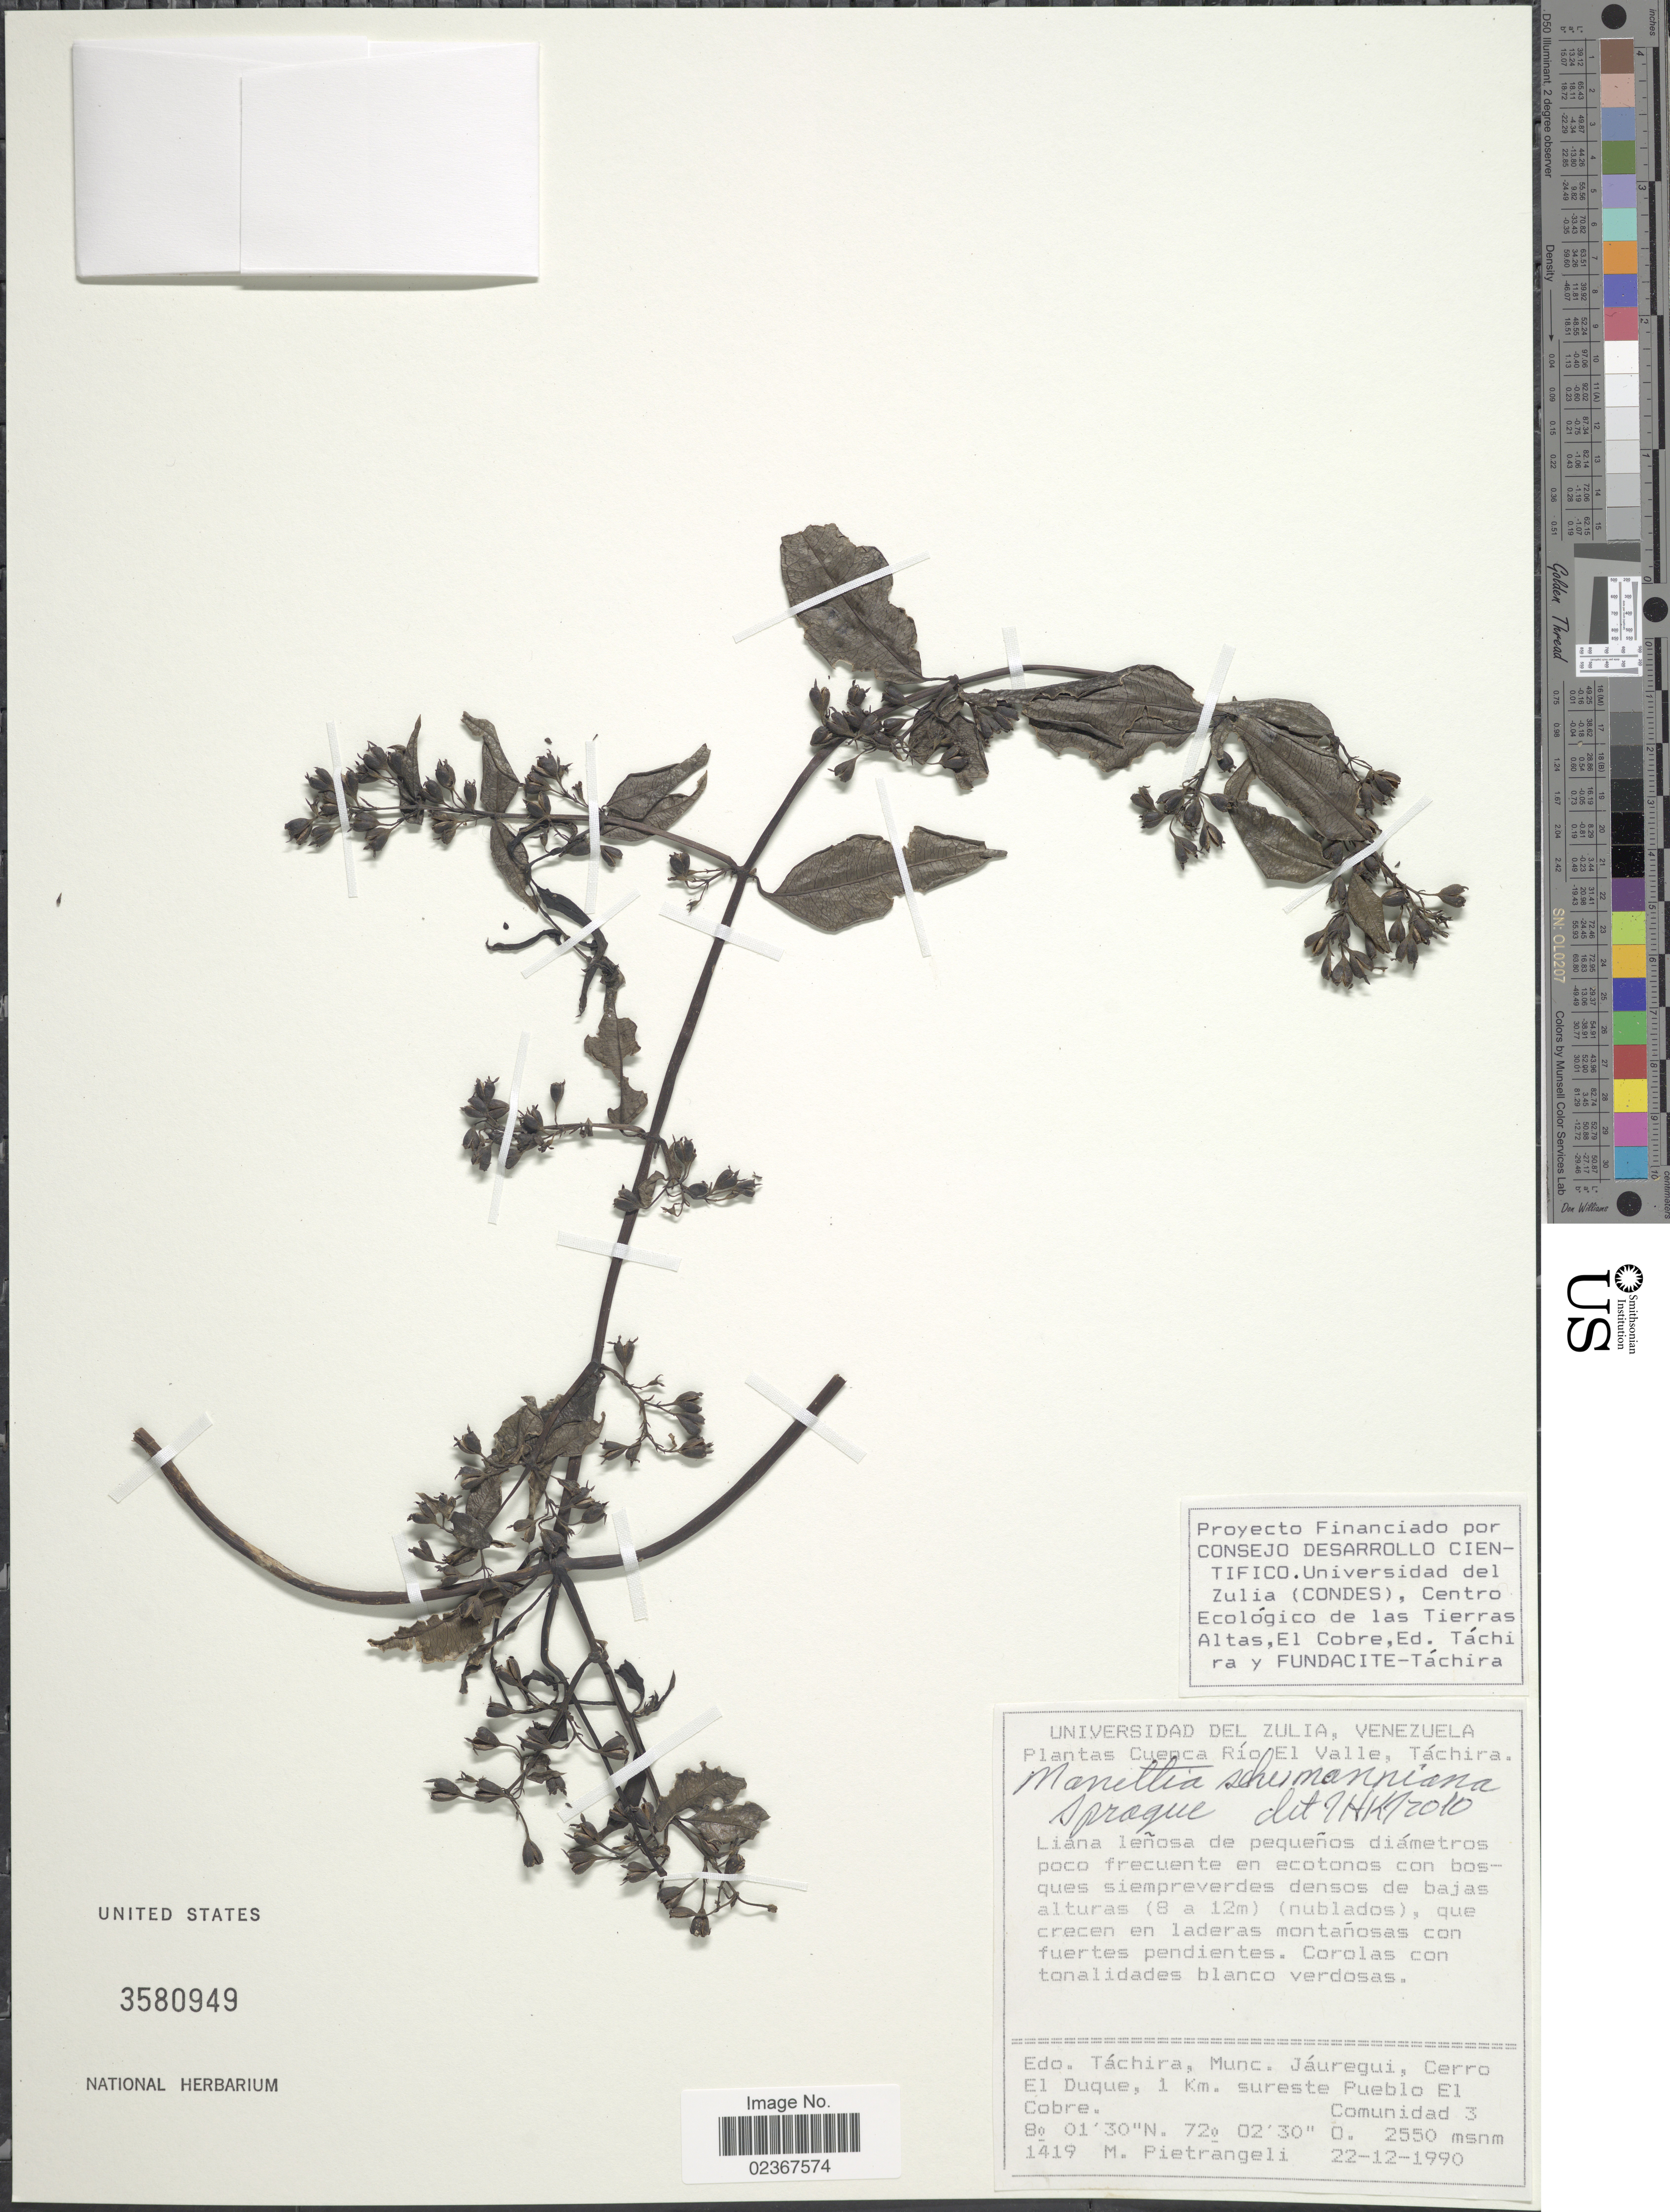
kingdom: Plantae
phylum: Tracheophyta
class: Magnoliopsida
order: Gentianales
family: Rubiaceae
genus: Manettia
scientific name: Manettia schumanniana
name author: Sprague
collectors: M. Pietrangeli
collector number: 1419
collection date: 1990-12-22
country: Venezuela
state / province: Tachira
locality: Munc. Jáuregui, Cerro El Duque, 1 Km sureste Pueblo EL Cobre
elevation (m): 2550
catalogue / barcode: US 3580949